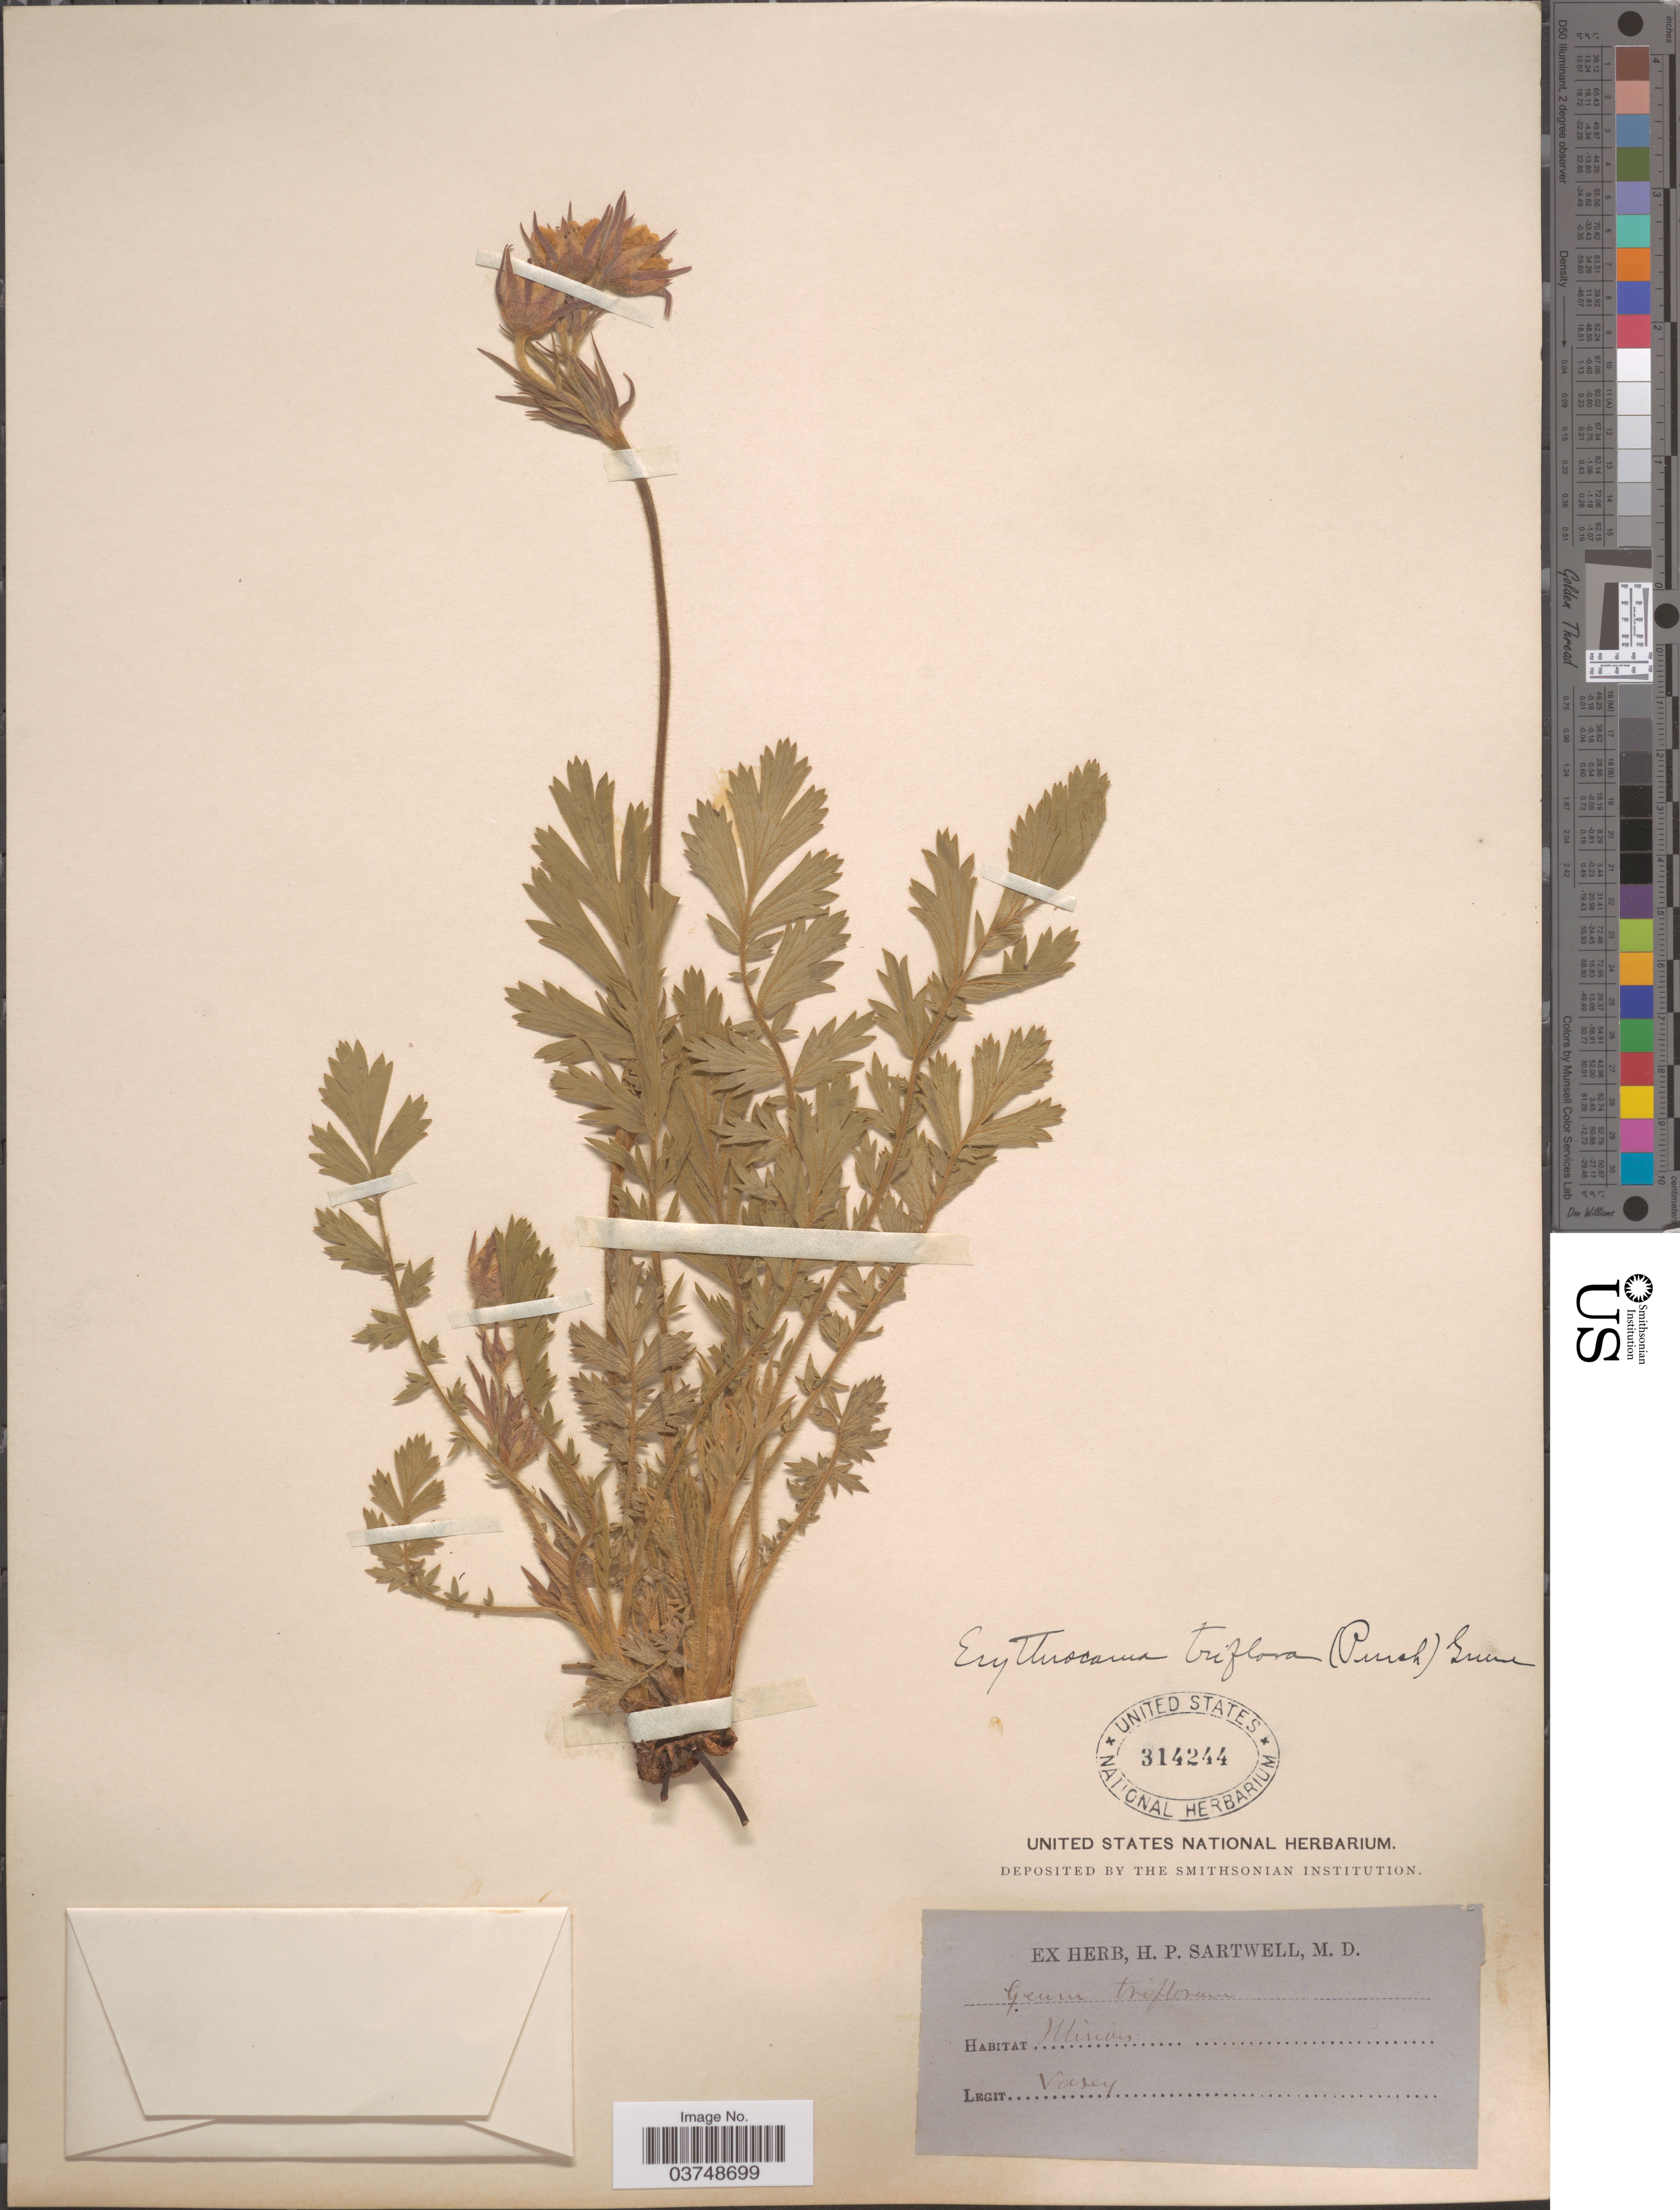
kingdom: Plantae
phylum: Tracheophyta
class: Magnoliopsida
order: Rosales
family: Rosaceae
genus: Geum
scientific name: Geum triflorum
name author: Pursh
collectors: Vasey, --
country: United States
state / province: Illinois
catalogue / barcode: US 314244